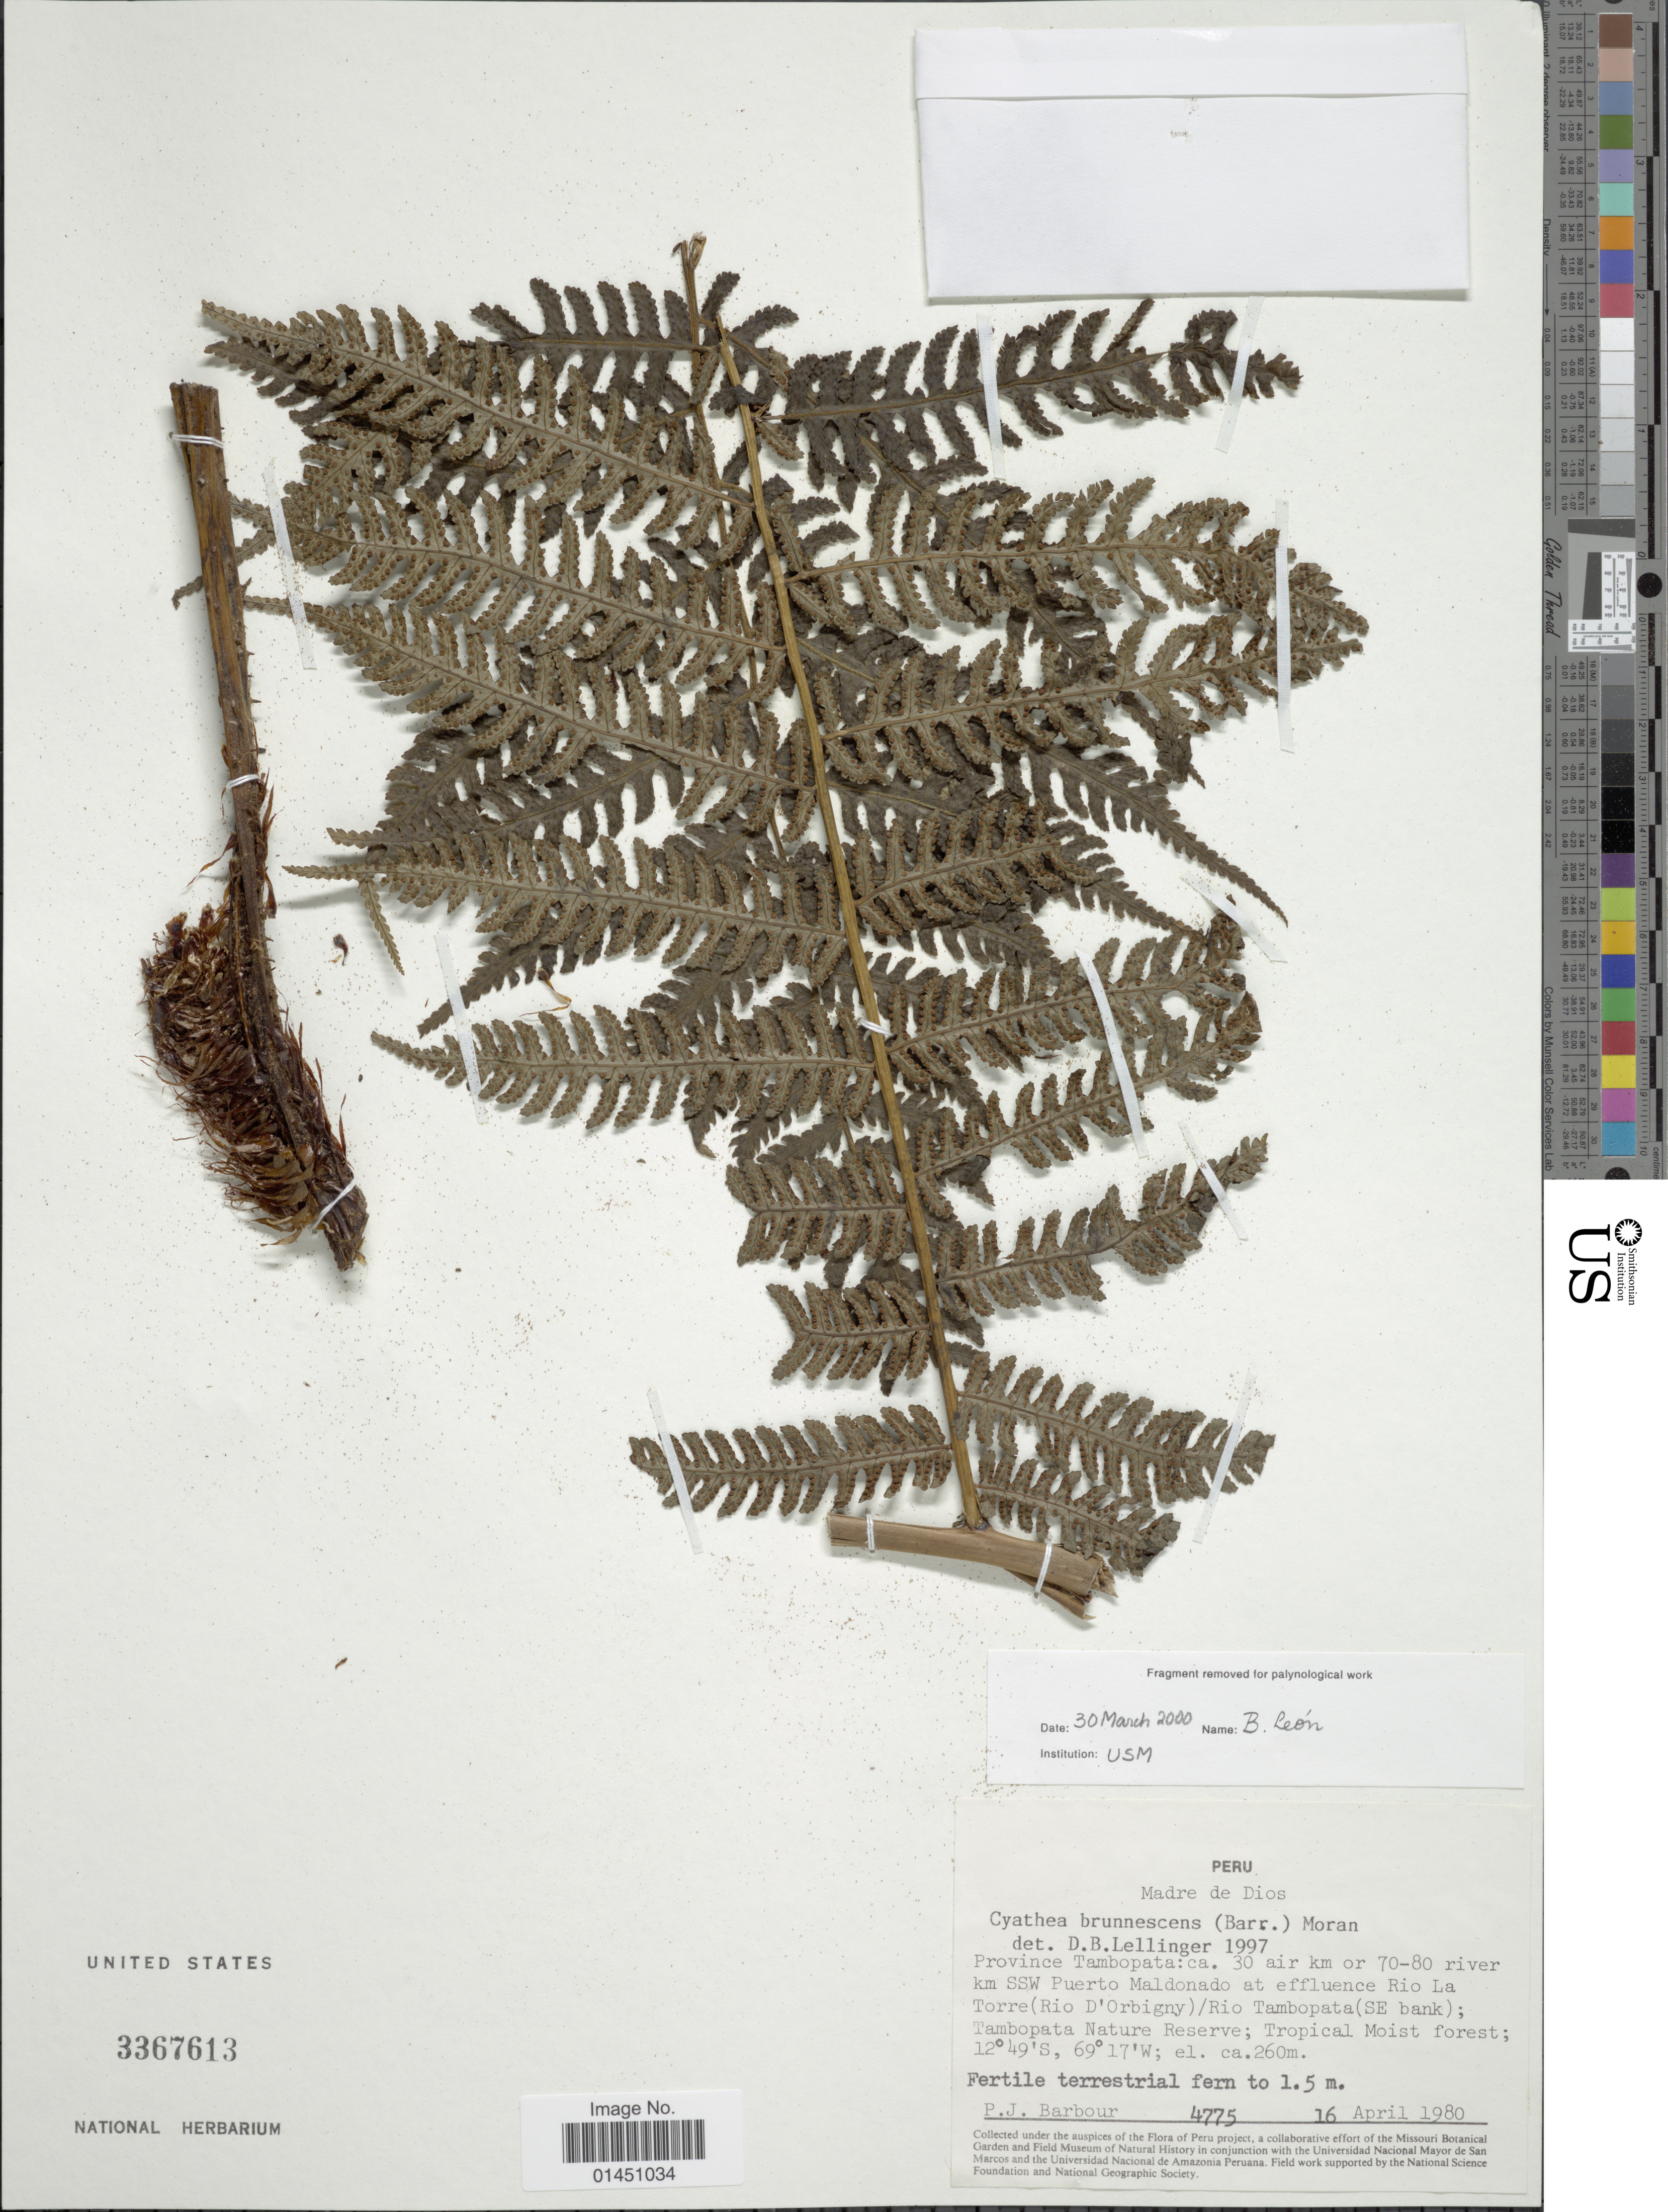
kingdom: Plantae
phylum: Tracheophyta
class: Polypodiopsida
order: Cyatheales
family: Cyatheaceae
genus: Cyathea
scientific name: Cyathea brunnescens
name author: (Barrington) R.C. Moran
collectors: P. Barbour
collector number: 4775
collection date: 1980-04-16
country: Peru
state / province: Madre de Dios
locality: Province Tambopata: Ca. 30 air km or 70-80 river km SSW Puerto Maldonado at effluence Rio La Torre (Rio D'Orbigny)/ Rio Tambopata (SE bank; Tambopata Nature Reserve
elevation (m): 260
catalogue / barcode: US 3367613